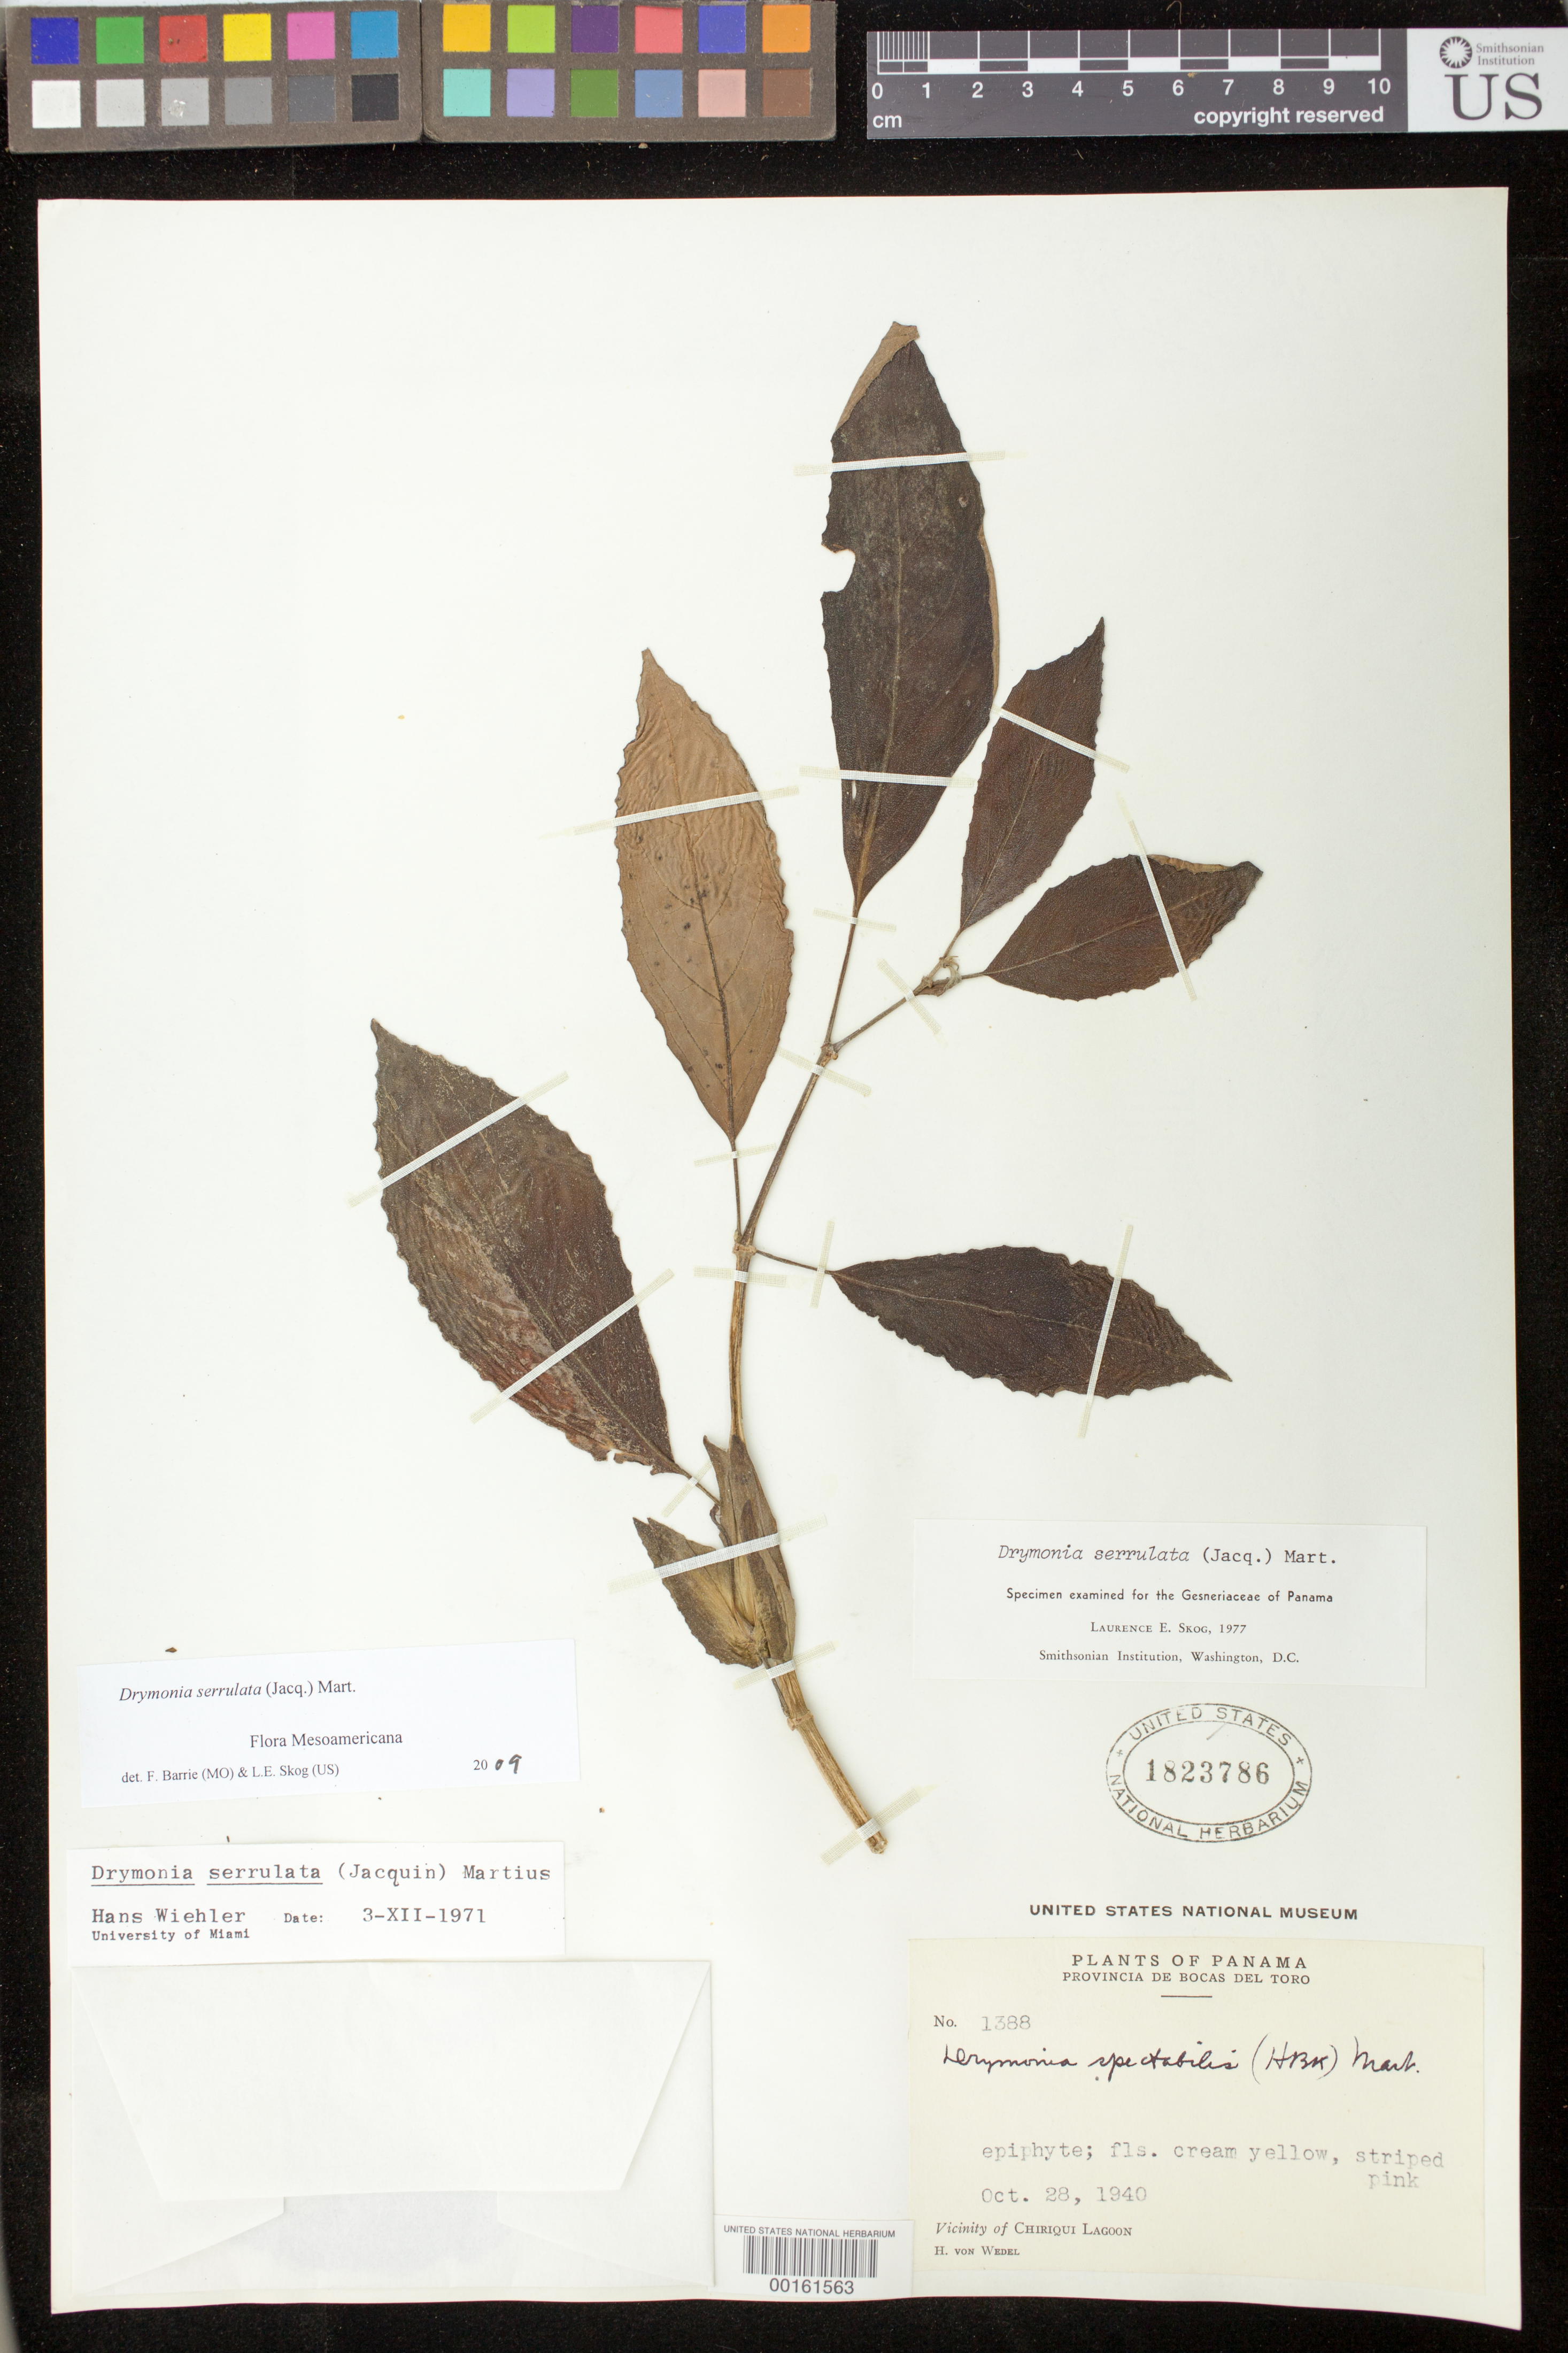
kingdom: Plantae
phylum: Tracheophyta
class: Magnoliopsida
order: Lamiales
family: Gesneriaceae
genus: Drymonia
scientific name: Drymonia serrulata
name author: (Jacq.) Mart.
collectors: H. von Wedel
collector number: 1388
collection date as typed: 28 Oct 1940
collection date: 1940-10-28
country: Panama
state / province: Bocas del Toro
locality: Vicinity of Chiriqui Lagoon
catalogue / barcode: US 1823786